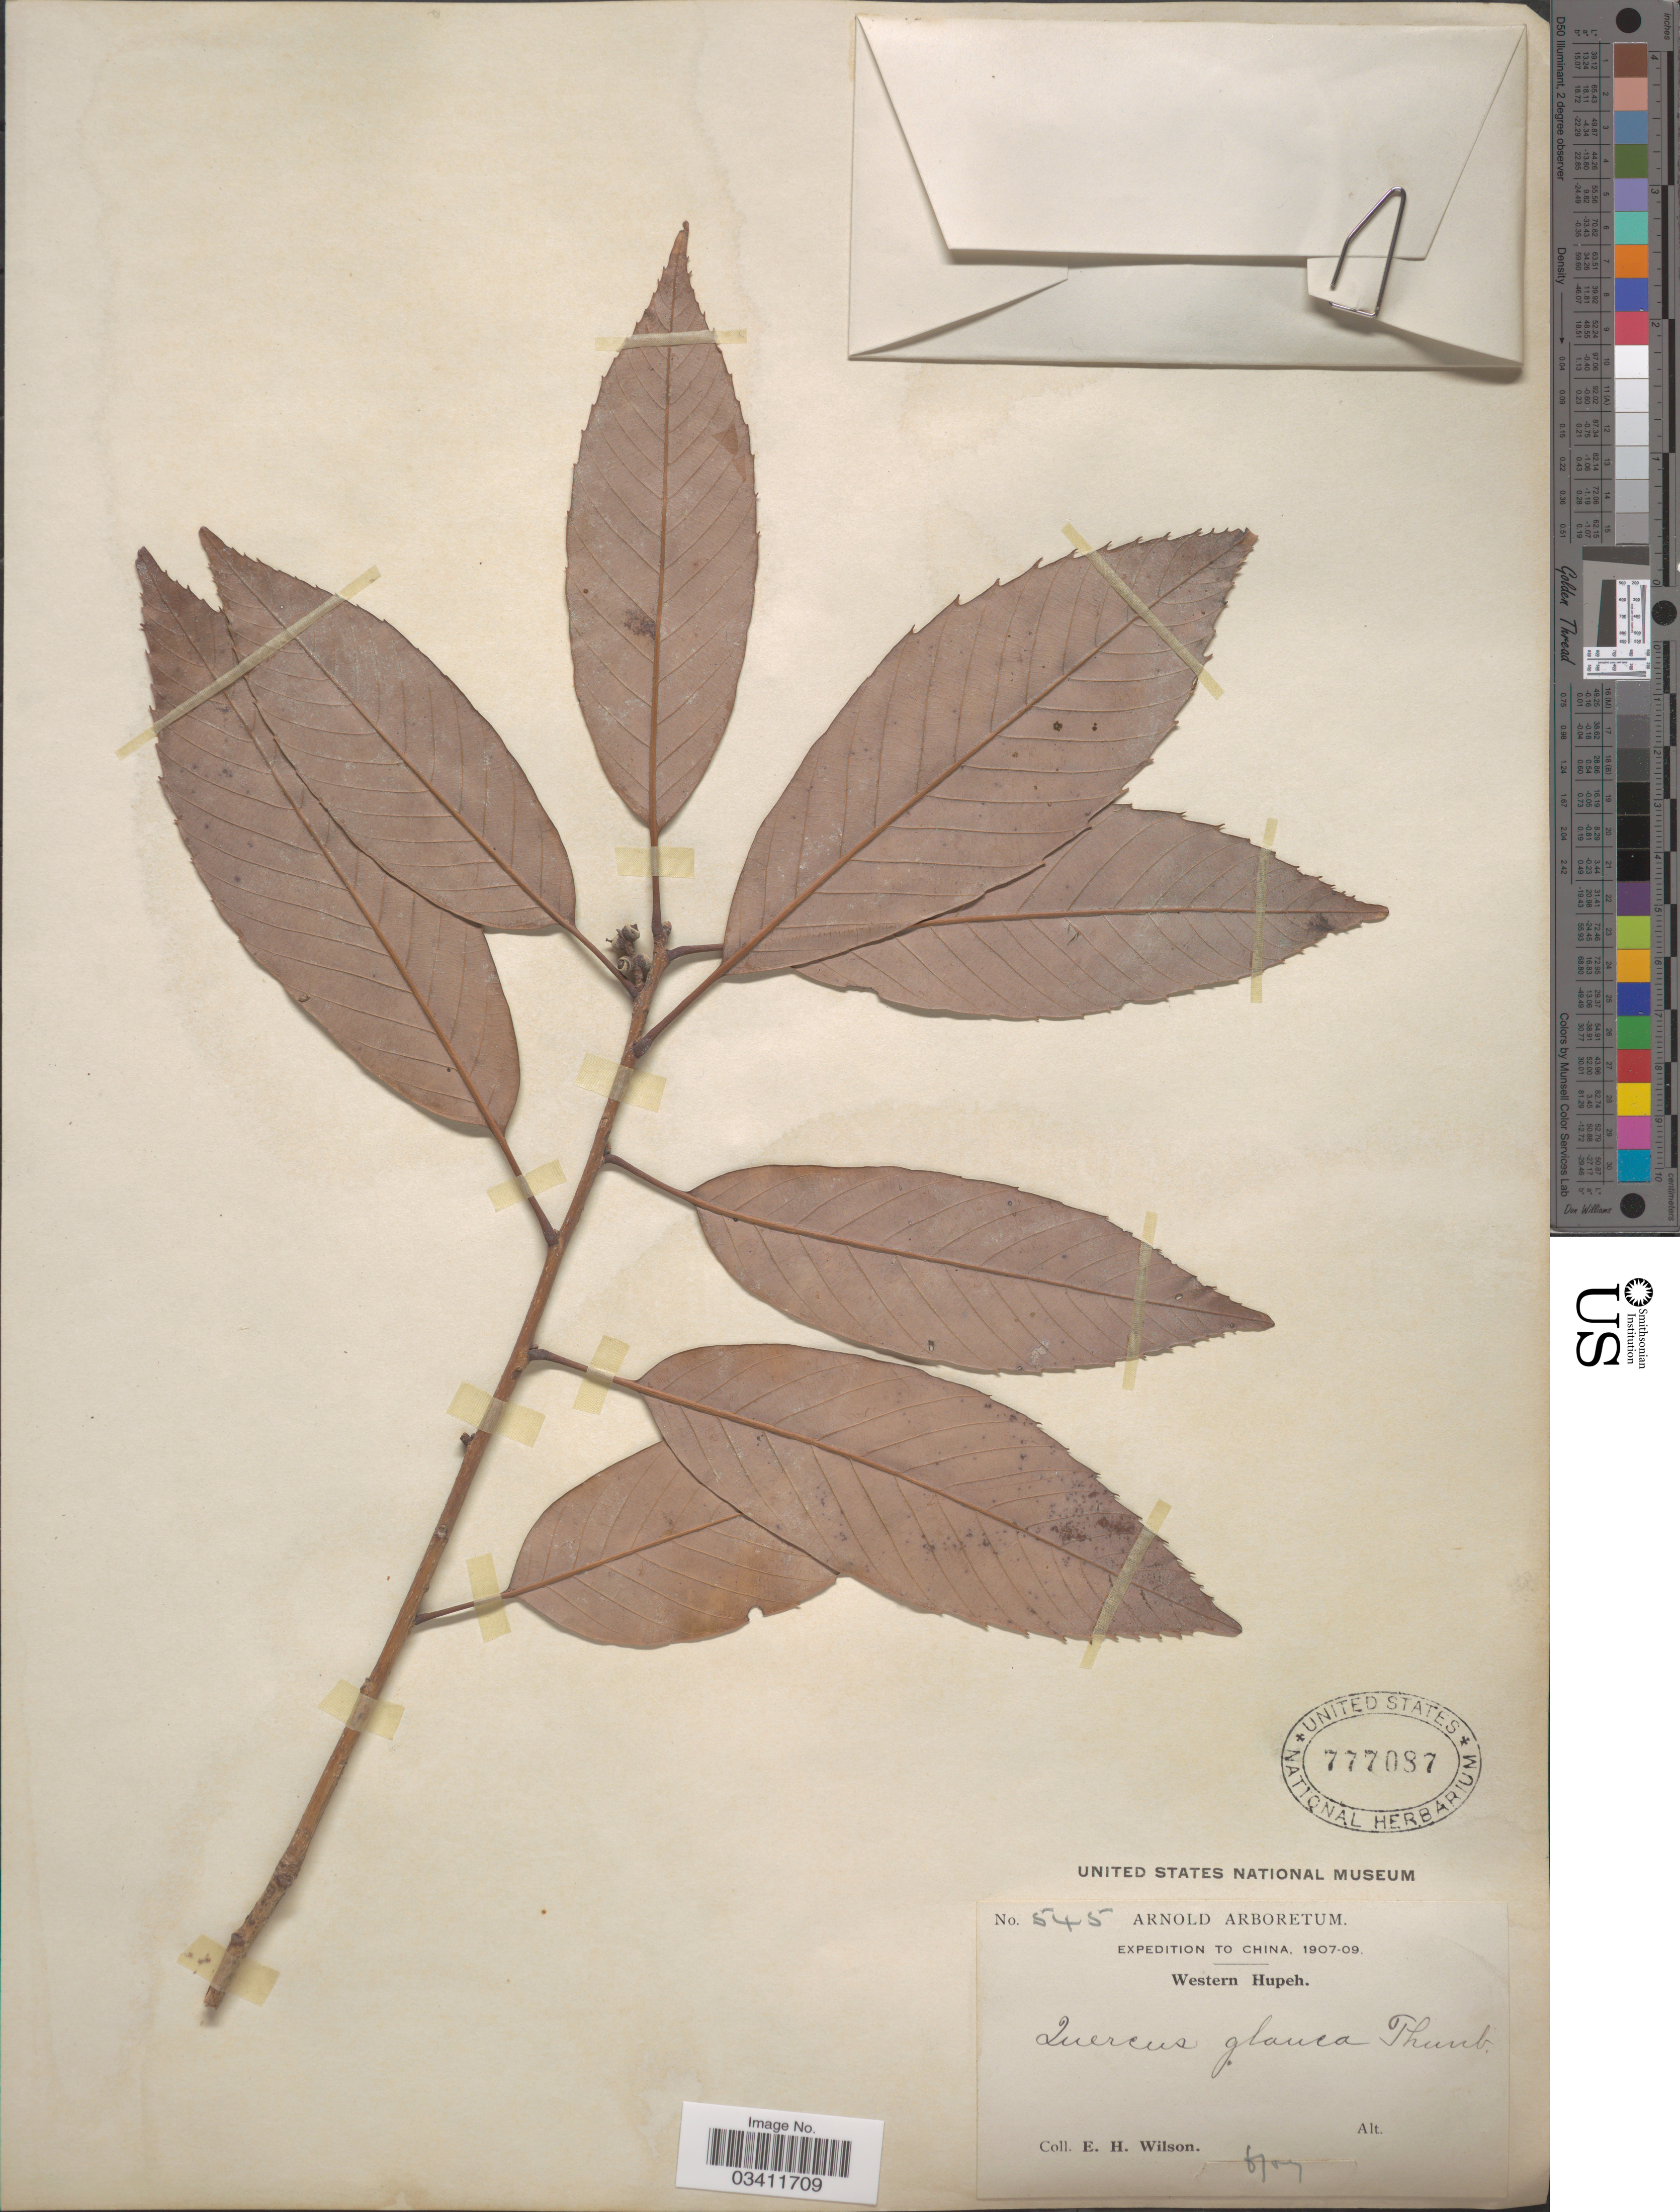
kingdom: Plantae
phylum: Tracheophyta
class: Magnoliopsida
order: Fagales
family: Fagaceae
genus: Quercus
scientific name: Quercus glauca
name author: Thunb.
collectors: E. Wilson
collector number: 545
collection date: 1907-06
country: China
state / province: Hubei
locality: Western Hupeh.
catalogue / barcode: US 777087